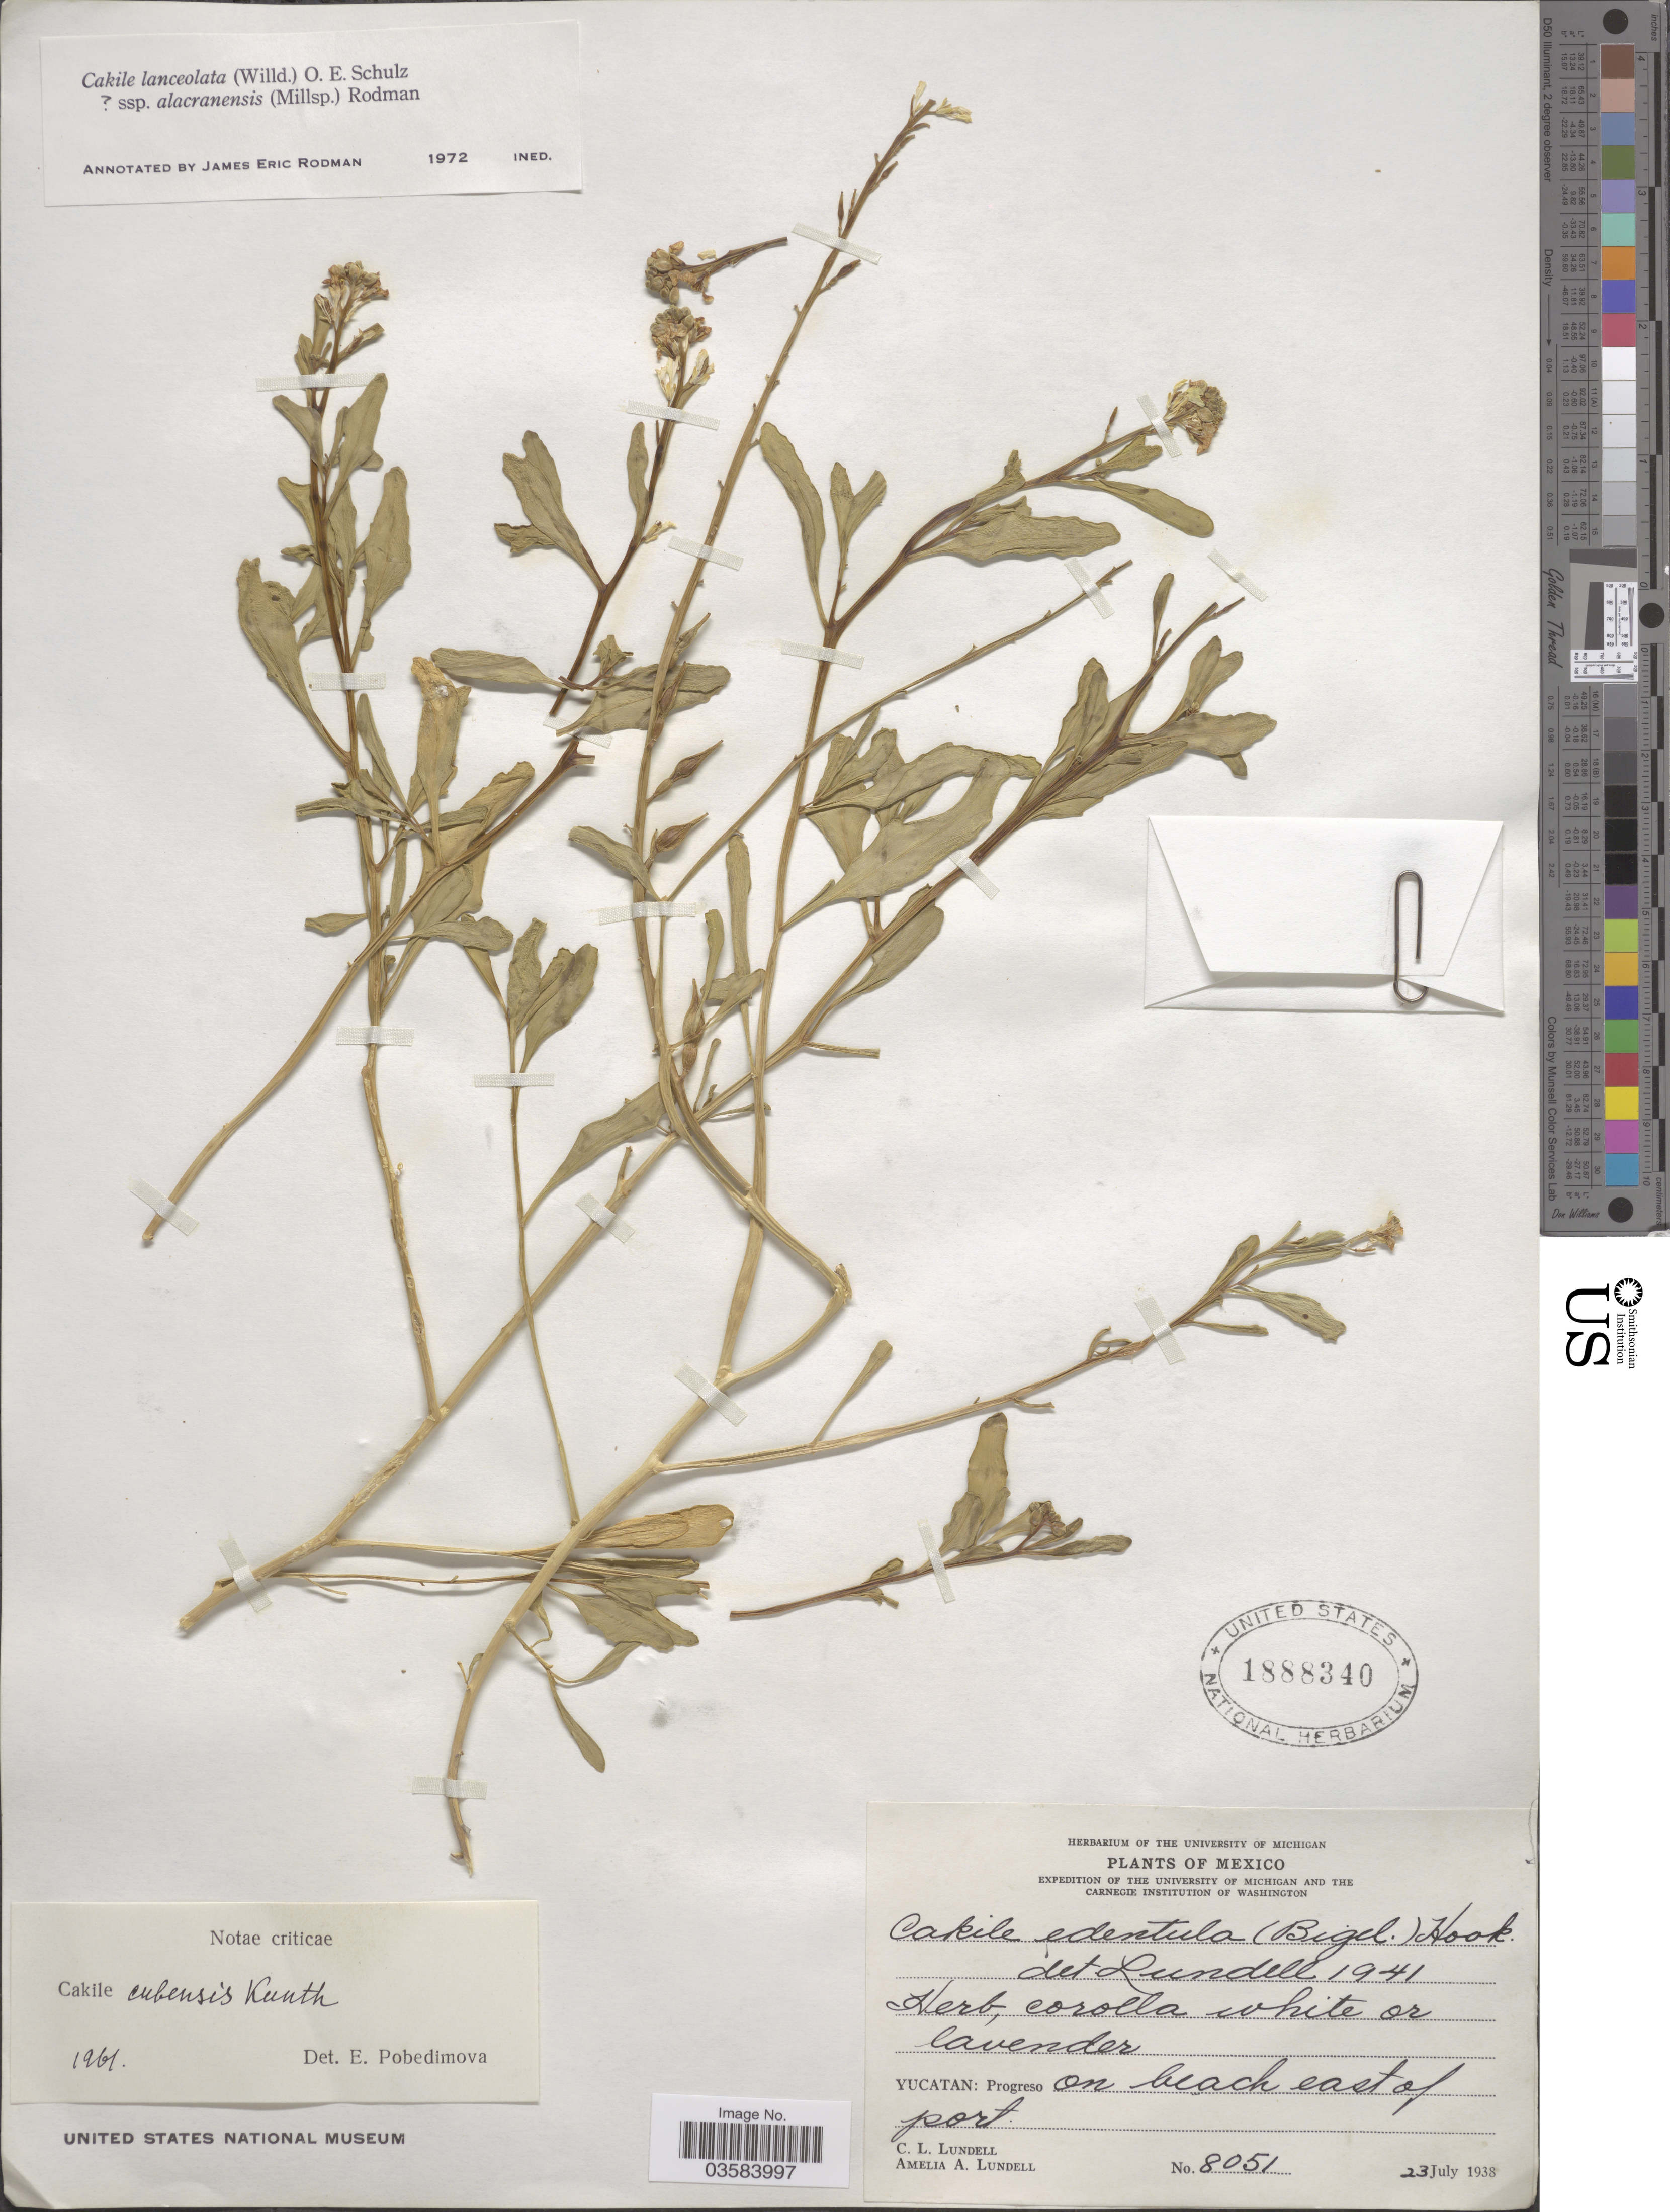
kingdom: Plantae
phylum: Tracheophyta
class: Magnoliopsida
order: Brassicales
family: Brassicaceae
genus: Cakile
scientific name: Cakile lanceolata subsp. fusiformis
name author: (Greene) Rodman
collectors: C. L. Lundell & A. A. Lundell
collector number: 8051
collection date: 1938-07-23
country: Mexico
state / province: Yucatán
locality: Progreso on beach east of port.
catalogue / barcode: US 1888340